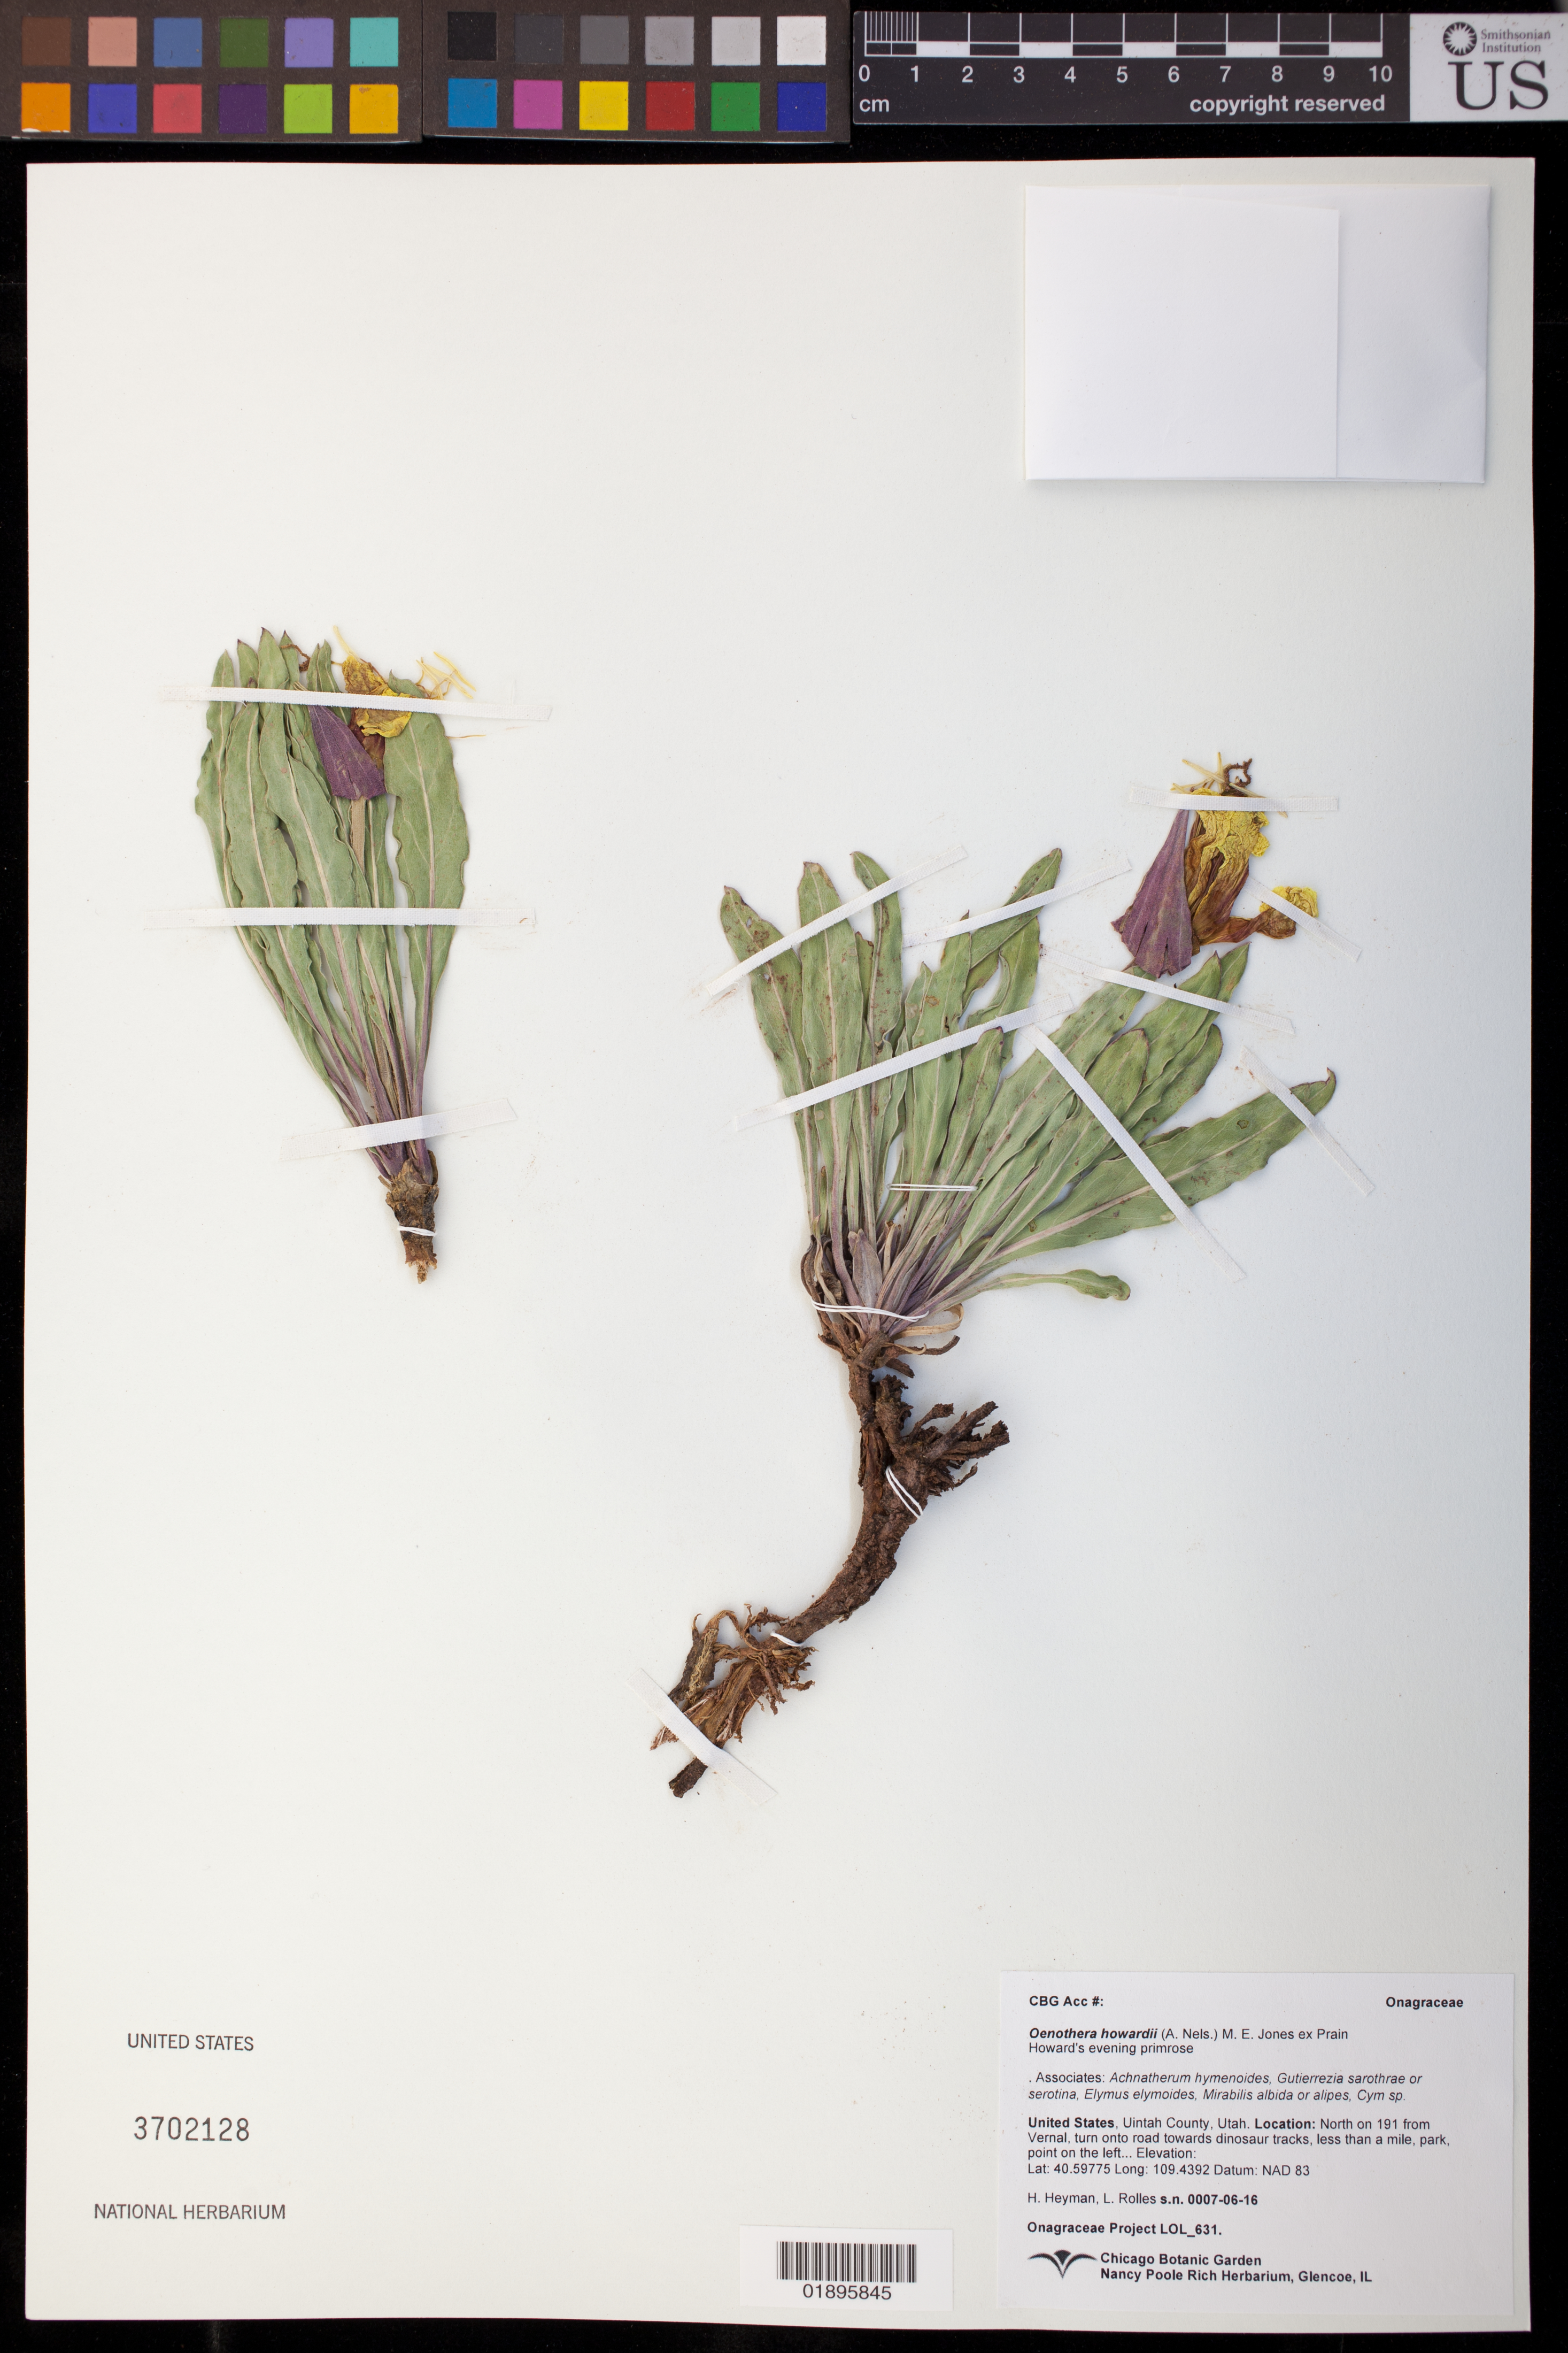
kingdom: Plantae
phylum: Tracheophyta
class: Magnoliopsida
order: Myrtales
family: Onagraceae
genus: Oenothera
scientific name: Oenothera howardii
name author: (A. Nelson) M.E. Jones ex Prain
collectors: H. Heyman & L. Rolles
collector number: LOL 631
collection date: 2016-07-06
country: United States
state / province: Utah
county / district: Uintah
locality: North on 191 from Vernal, turn onto road towards dinosaur tracks, less than a mile, park, point on the left.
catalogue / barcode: US 3702128